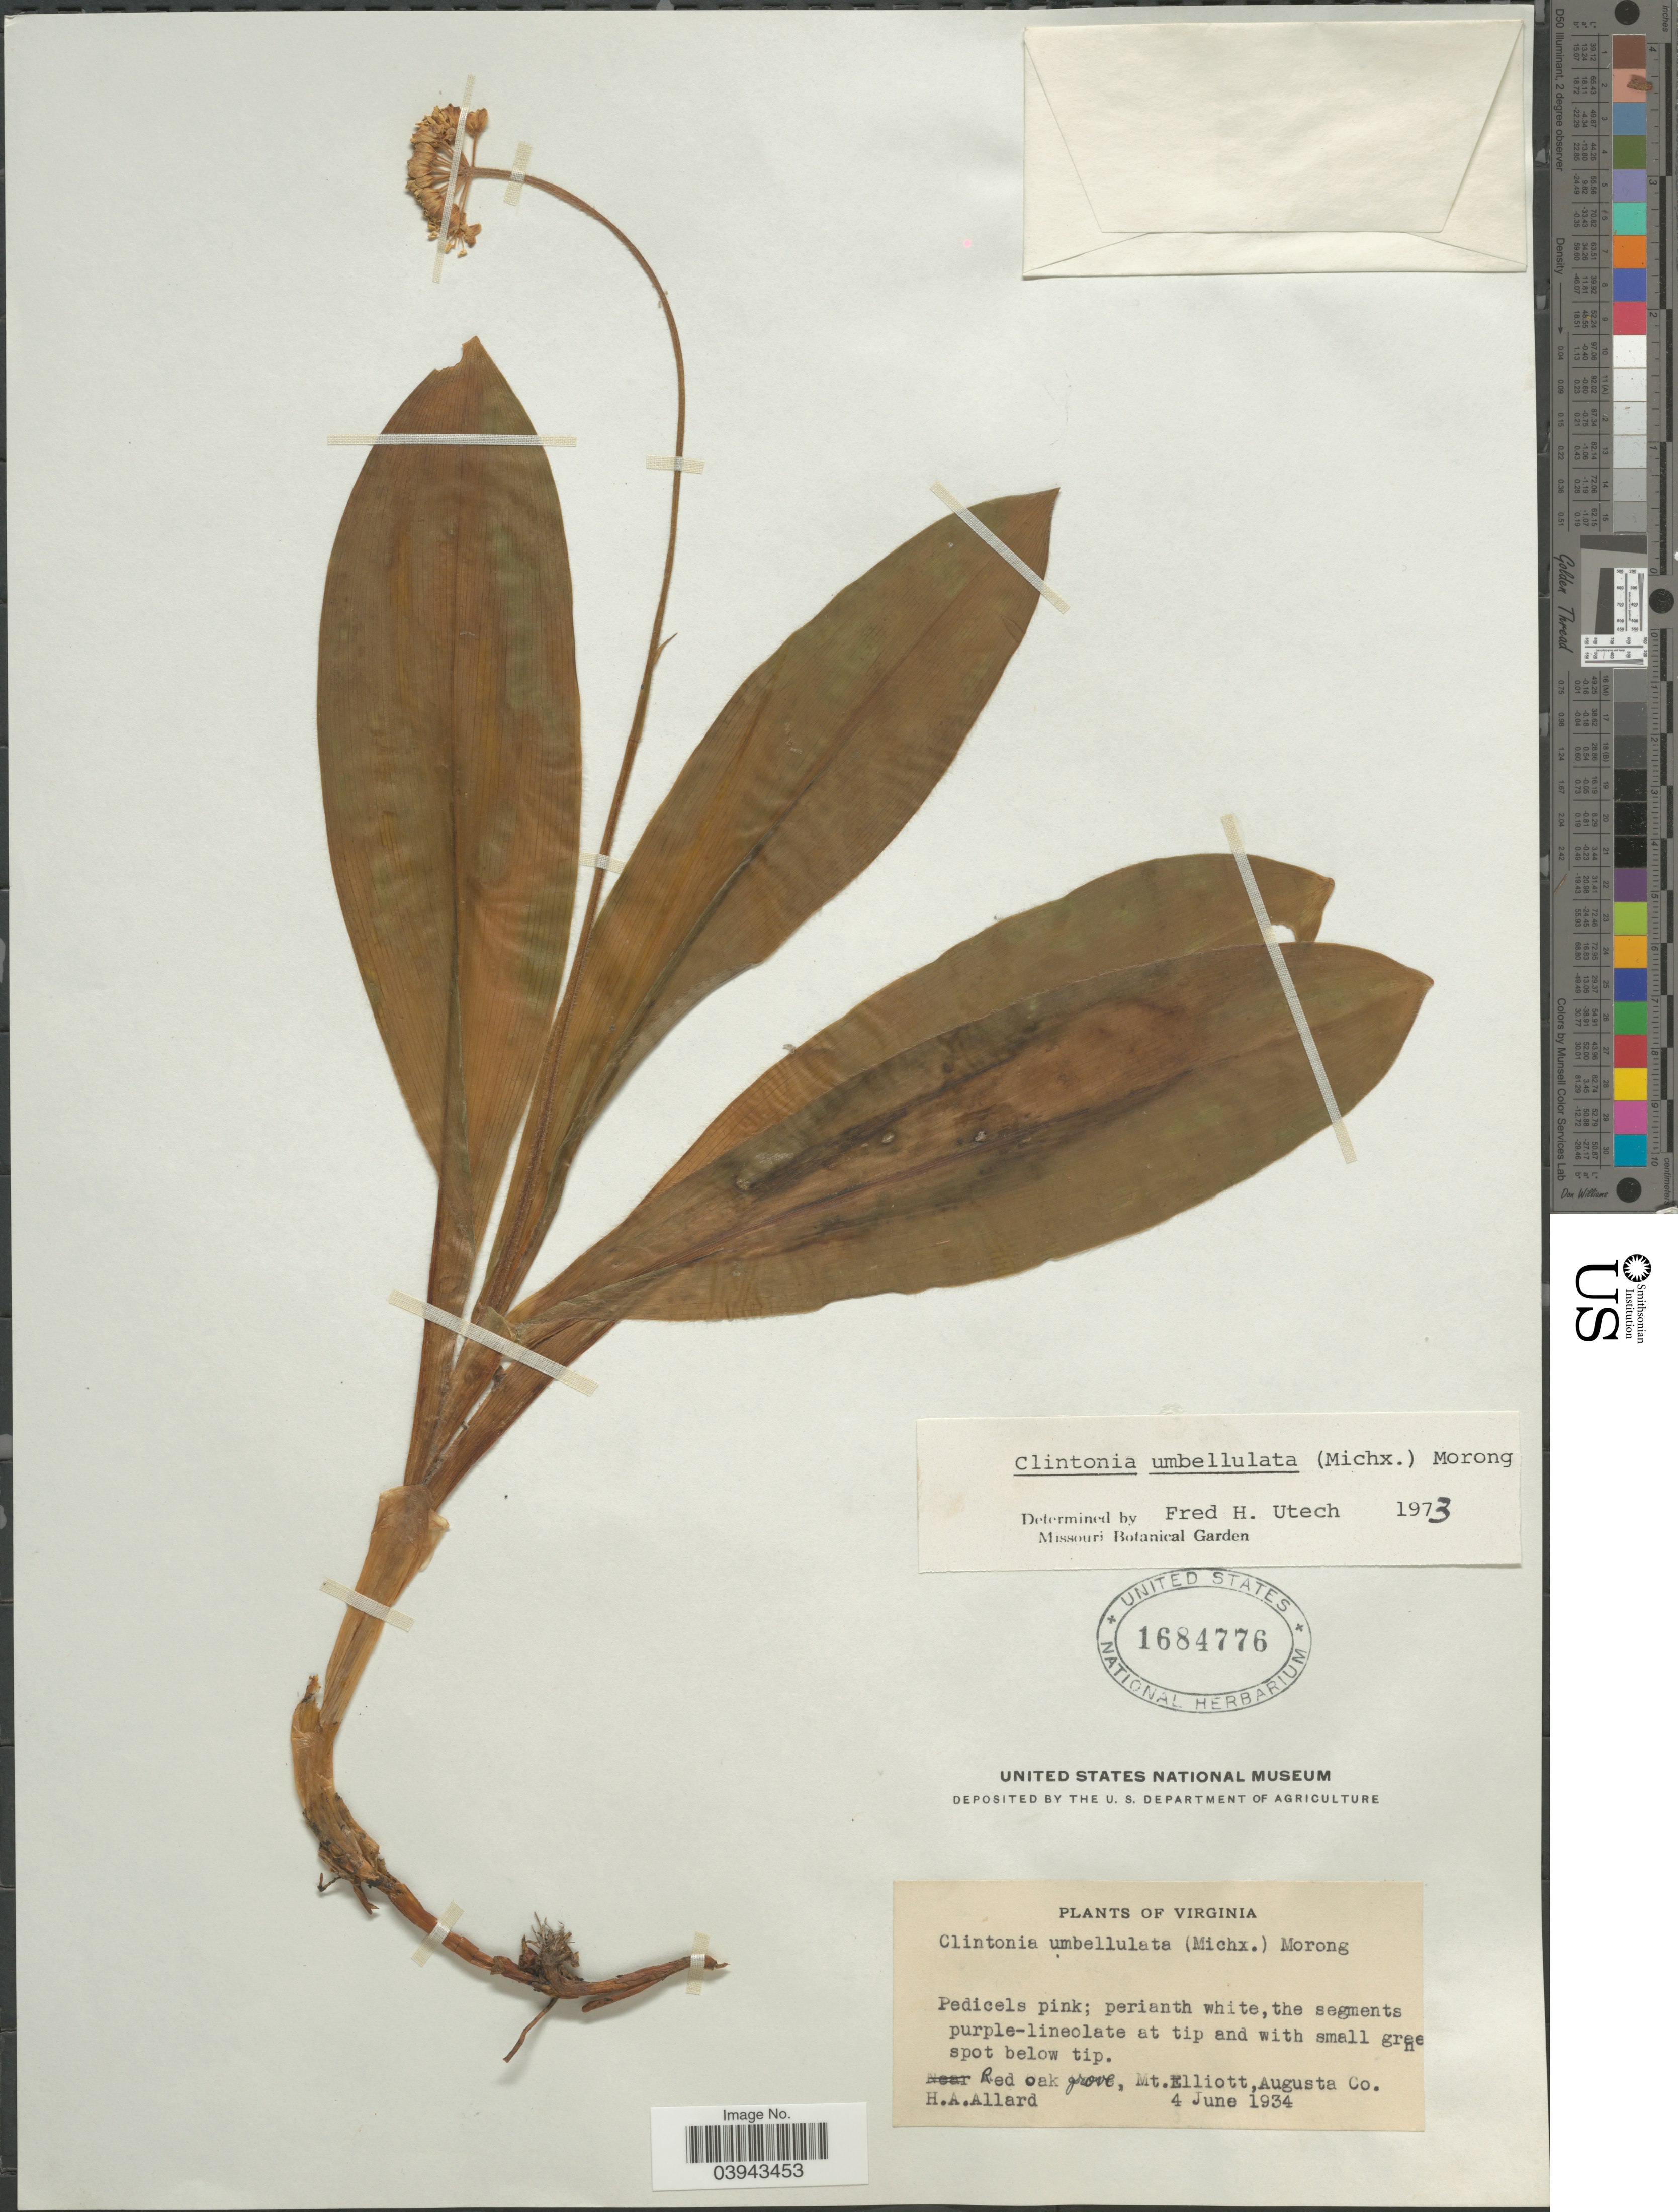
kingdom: Plantae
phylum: Tracheophyta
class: Liliopsida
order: Liliales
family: Liliaceae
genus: Clintonia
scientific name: Clintonia umbellulata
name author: (Michx.) Morong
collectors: H. A. Allard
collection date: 1934-06-04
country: United States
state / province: Virginia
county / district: Augusta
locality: Red oak grove, Mt. Elliott, Augusta Co.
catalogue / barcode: US 1684776